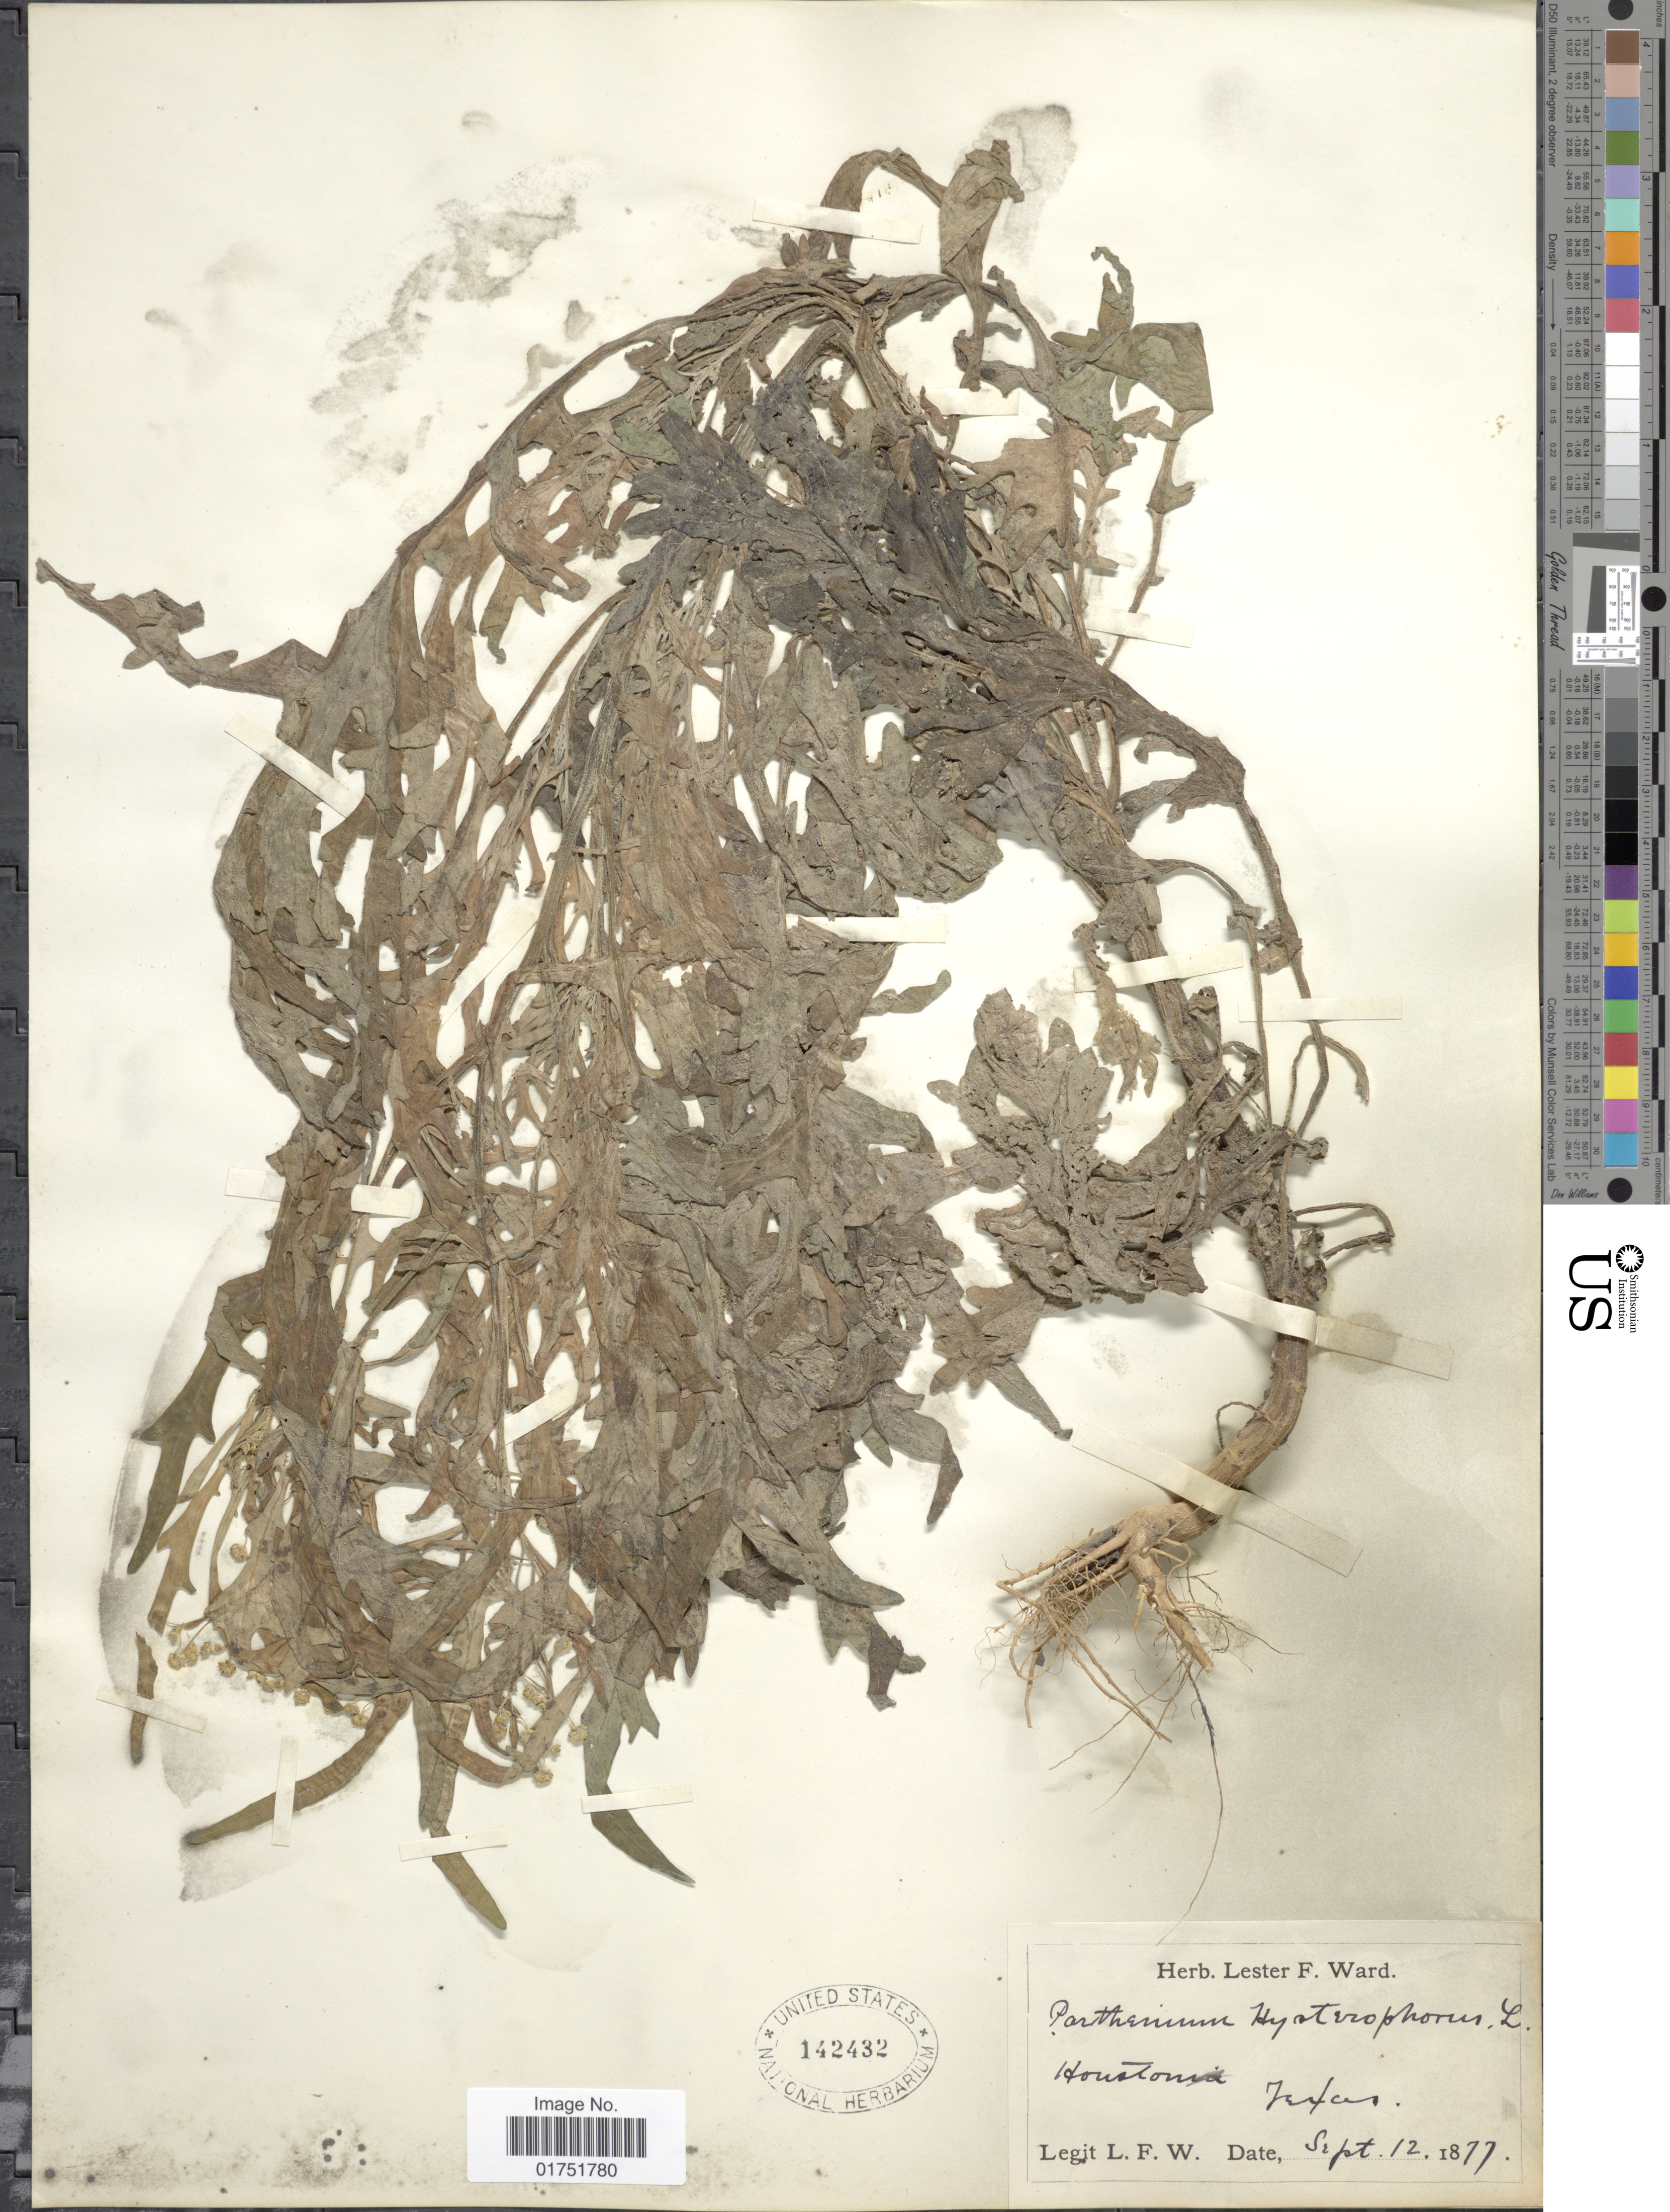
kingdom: Plantae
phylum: Tracheophyta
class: Magnoliopsida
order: Asterales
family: Asteraceae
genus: Parthenium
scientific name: Parthenium hysterophorus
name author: L.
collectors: L. F. Ward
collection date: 1877-09-12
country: United States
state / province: Texas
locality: Houston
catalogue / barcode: US 142432